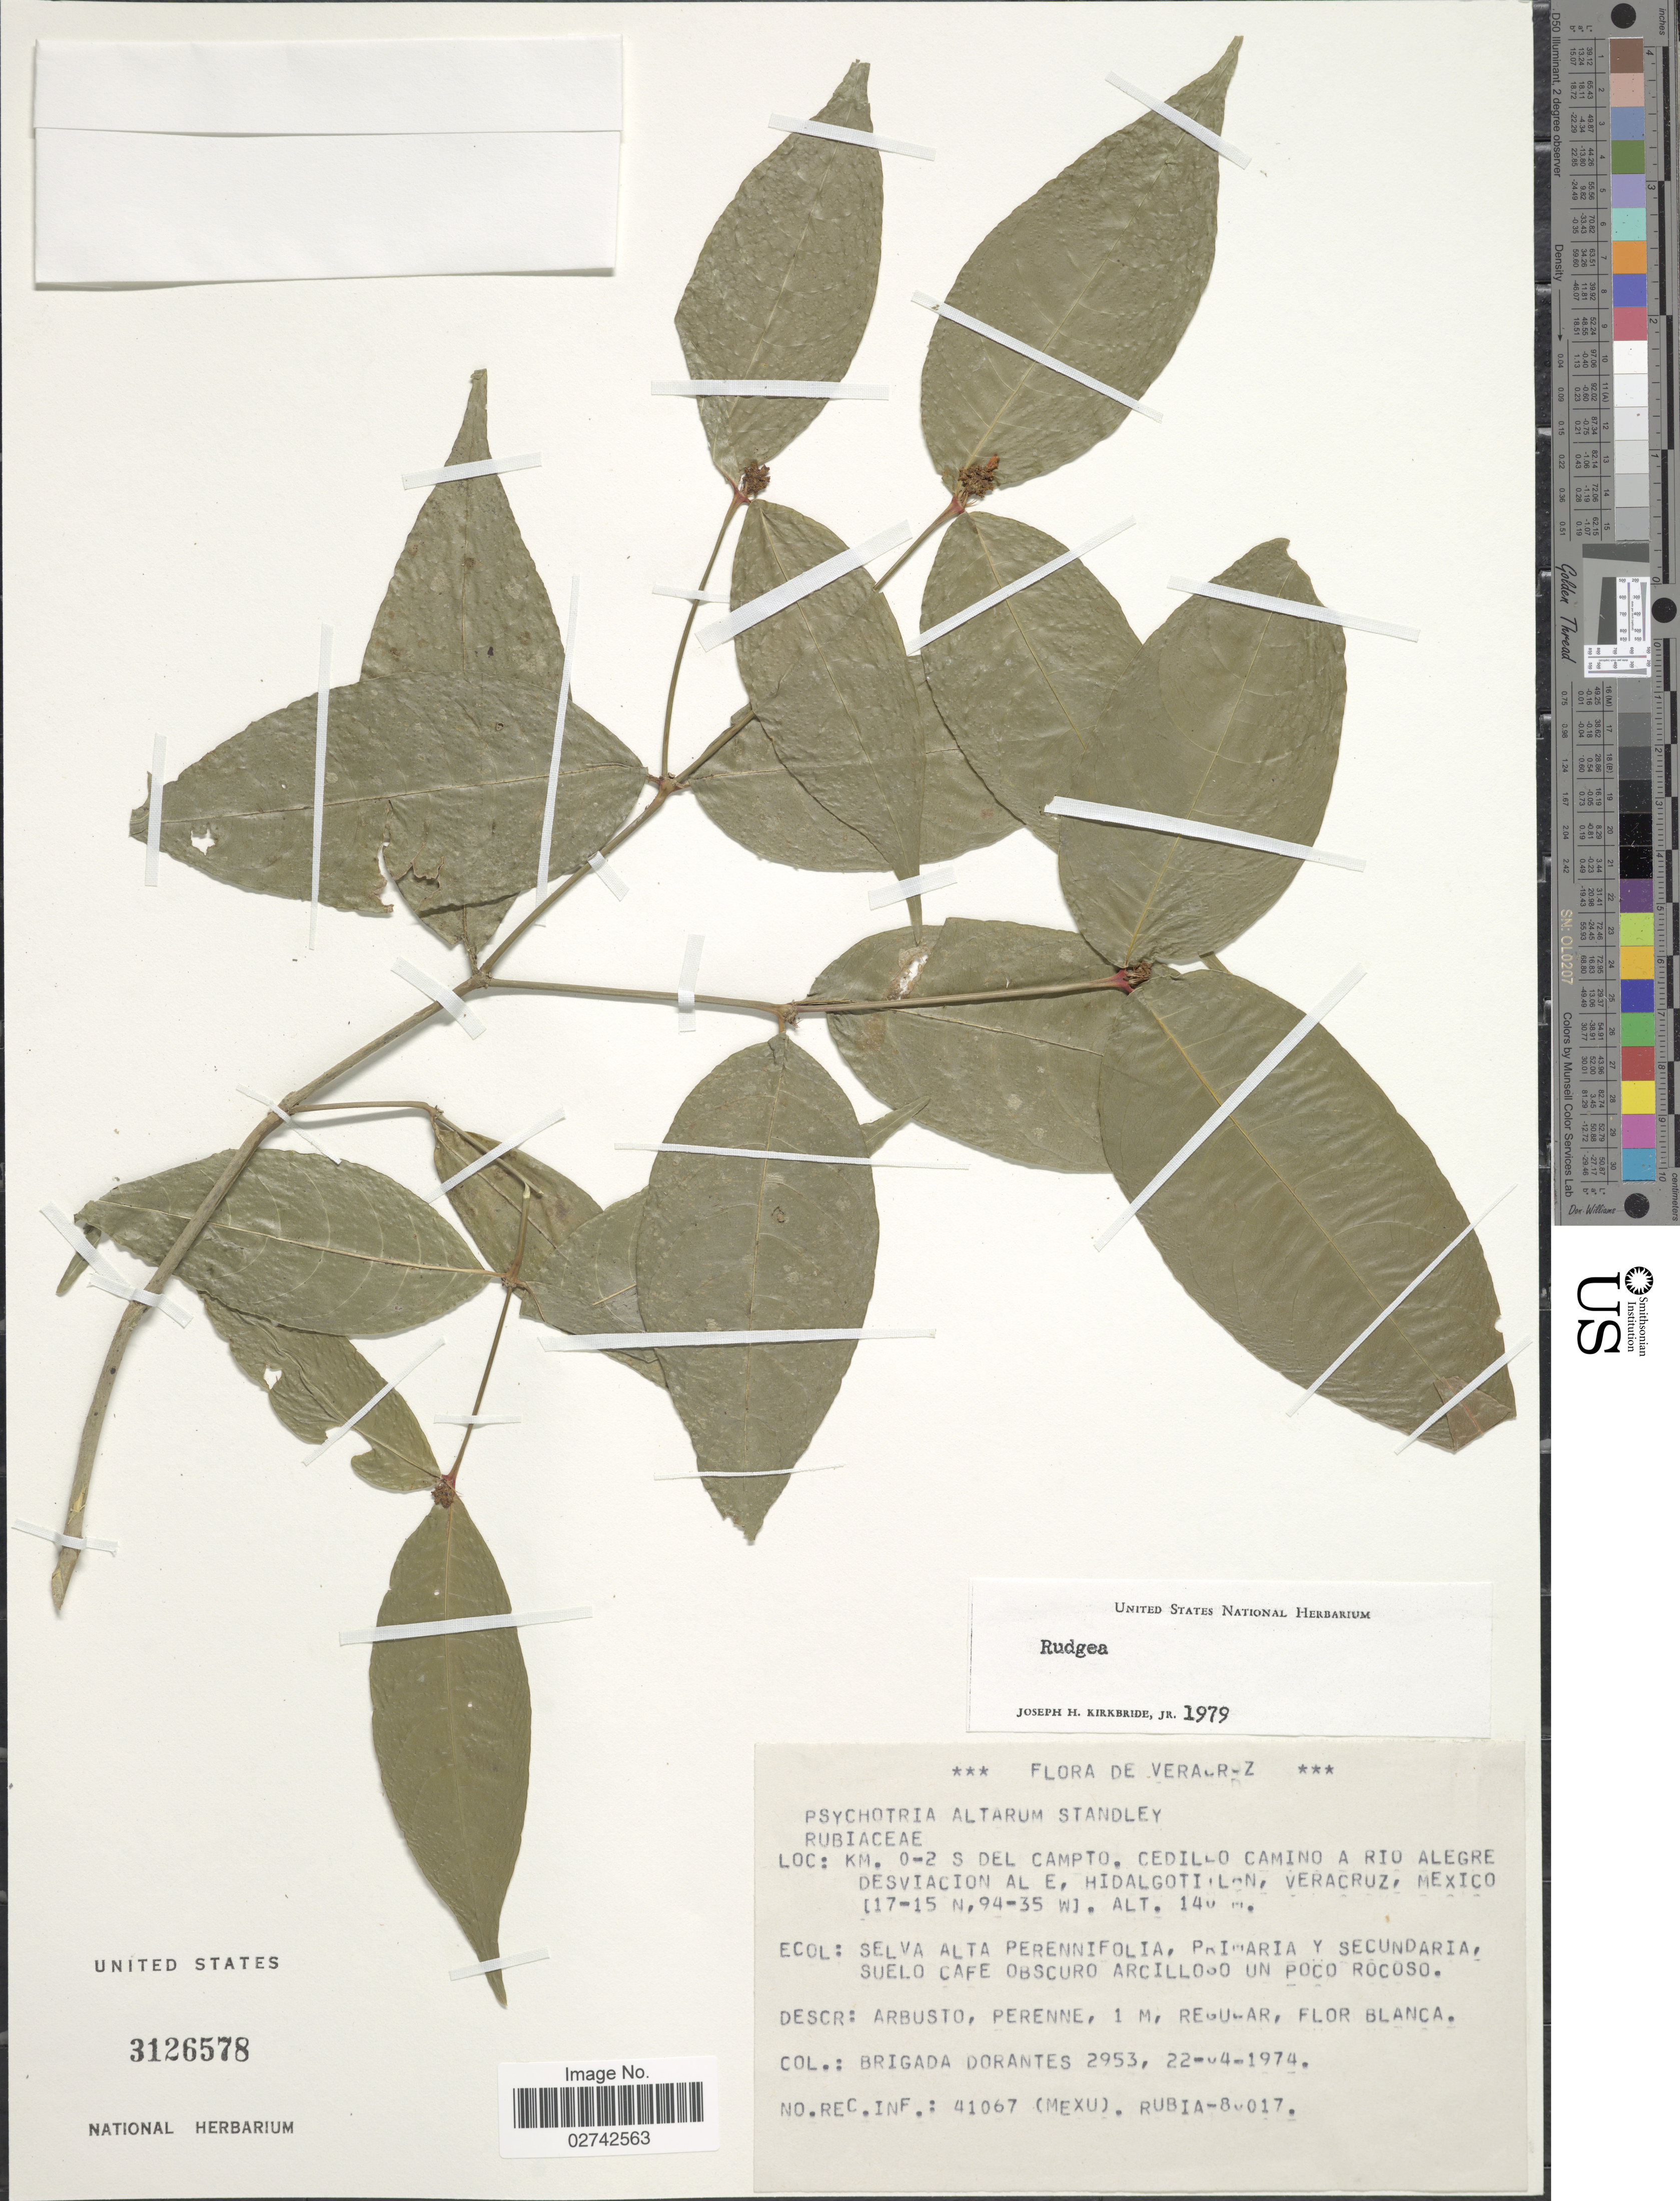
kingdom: Plantae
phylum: Tracheophyta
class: Magnoliopsida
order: Gentianales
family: Rubiaceae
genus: Rudgea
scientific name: Rudgea sp.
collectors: B. Dorantes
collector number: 2953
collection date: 1974-04-22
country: Mexico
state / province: Veracruz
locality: Veracruz, Km. 0-2 S del campto, Cedillo camino a Rio Alegre Desviacion al E, Hidalotitlan, Veracruz, Mexico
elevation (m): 140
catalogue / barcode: US 3126578